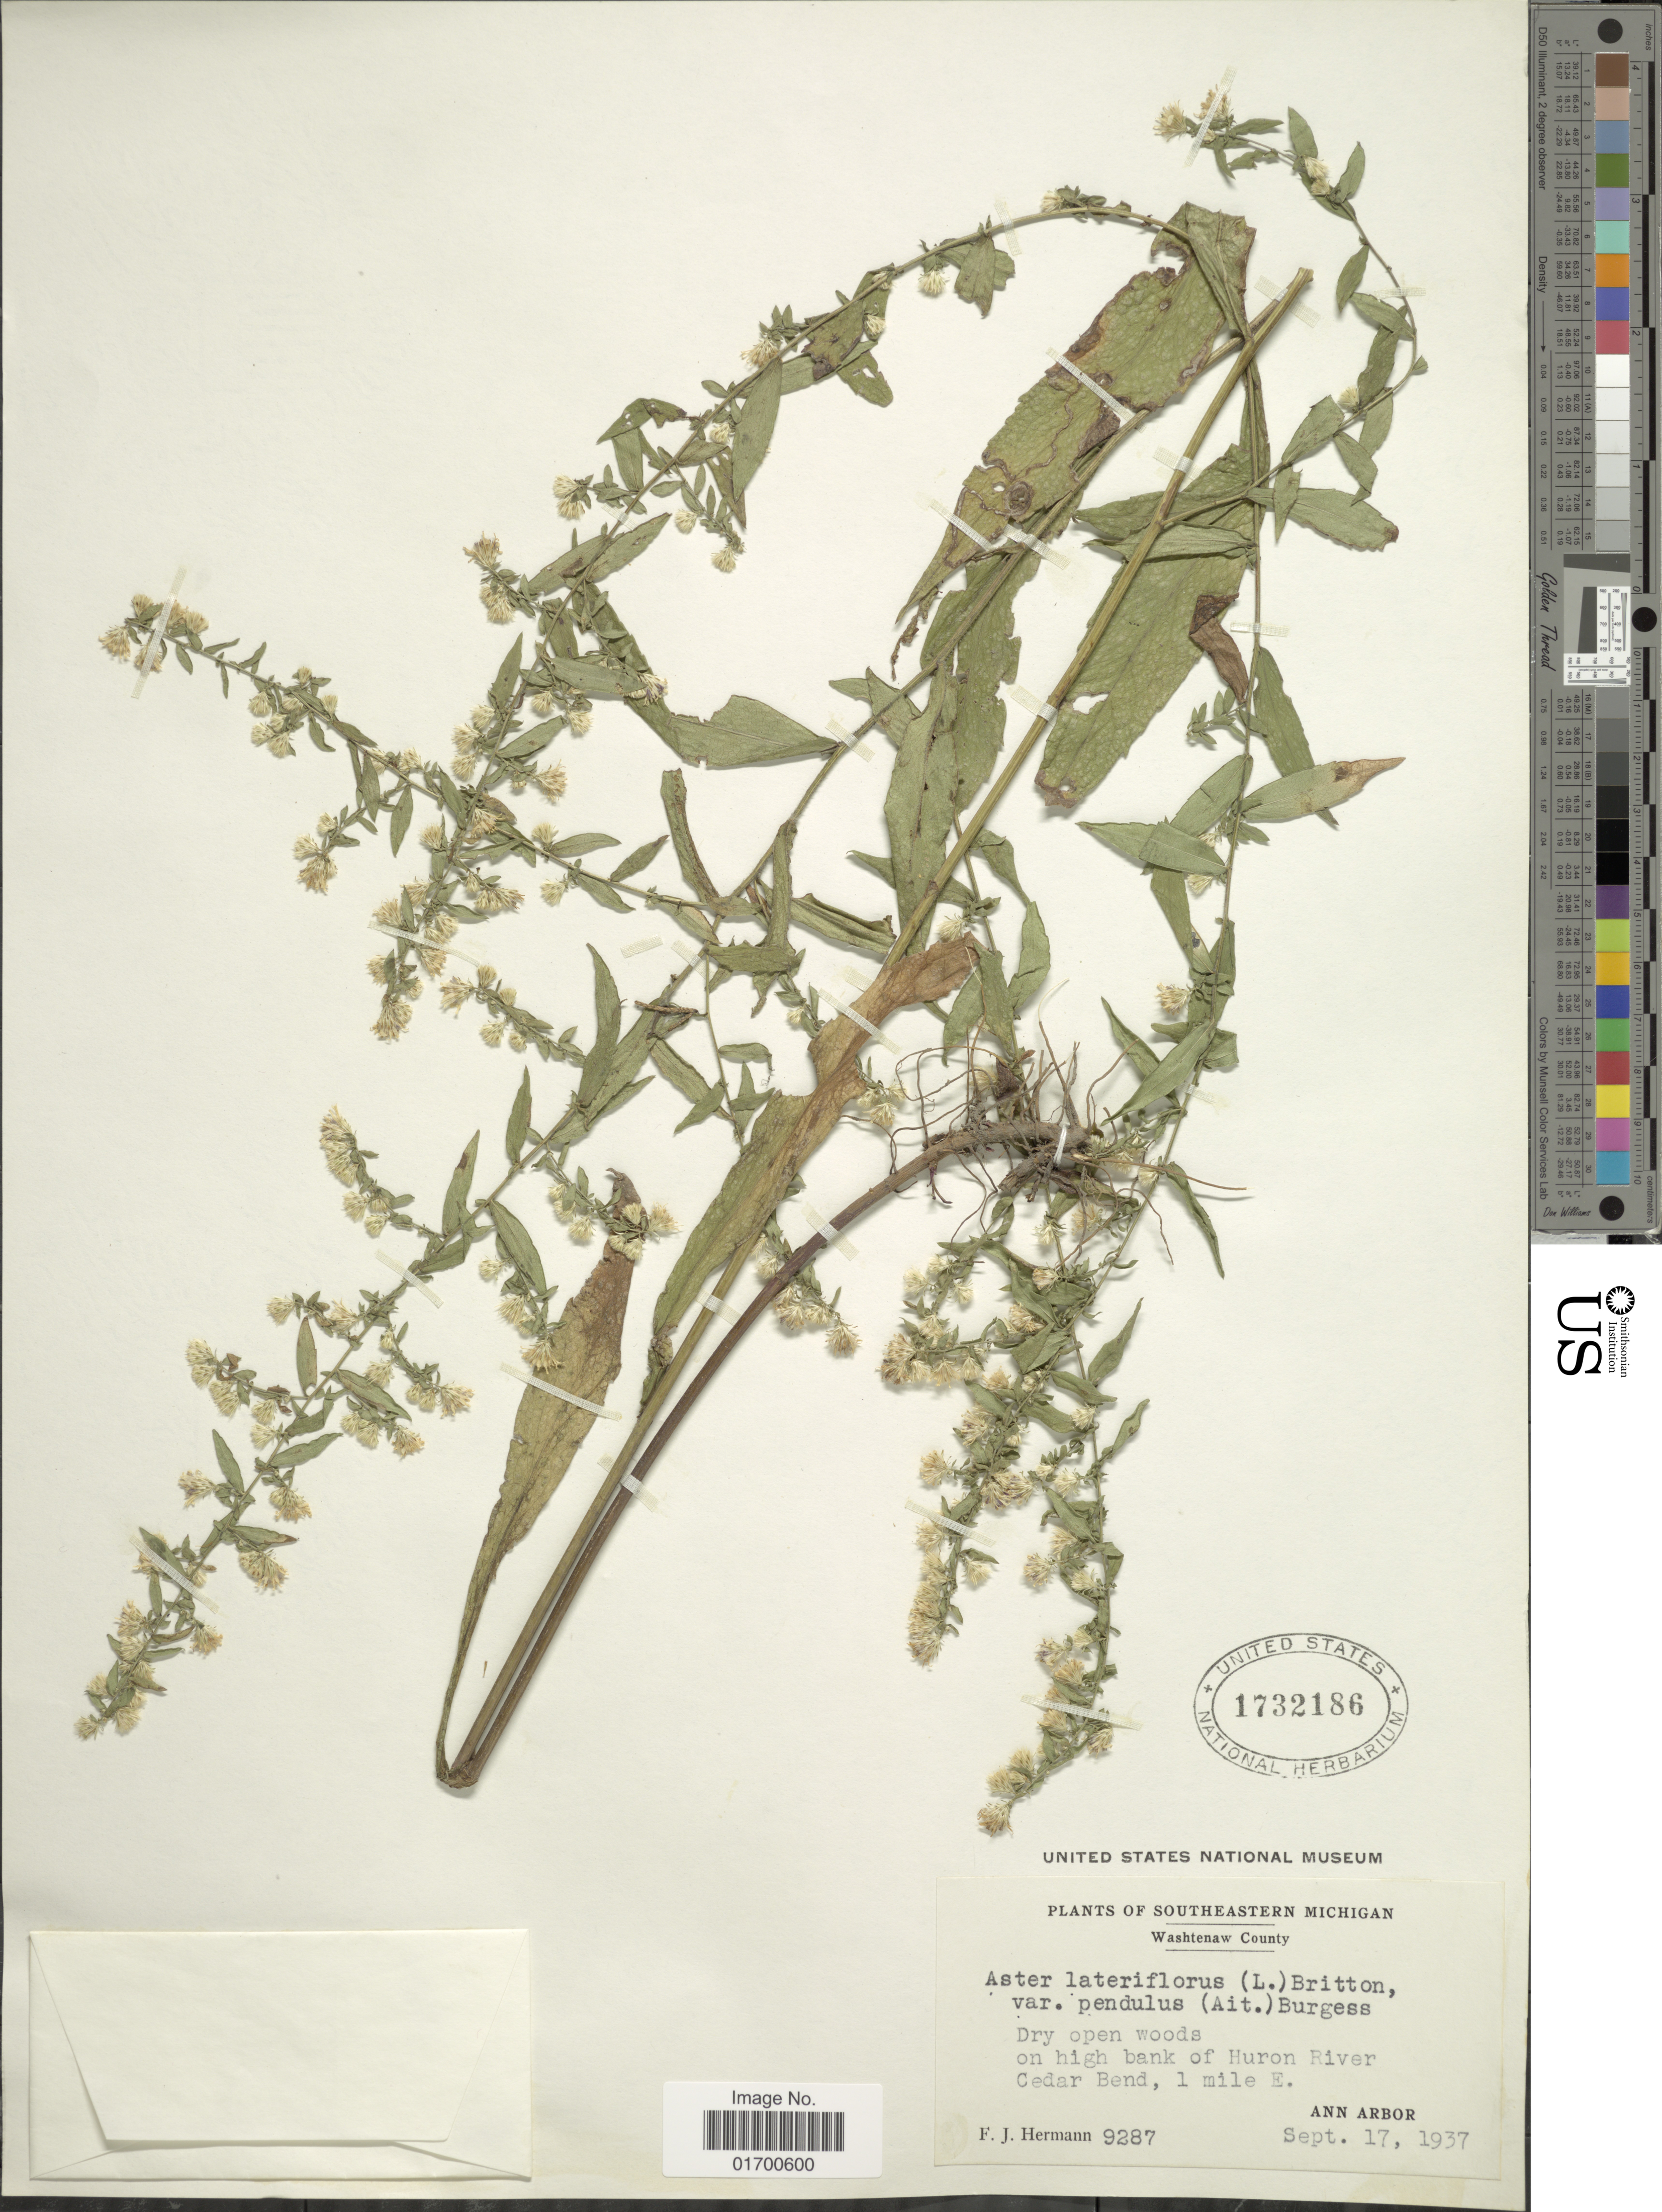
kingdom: Plantae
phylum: Tracheophyta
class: Magnoliopsida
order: Asterales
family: Asteraceae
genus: Symphyotrichum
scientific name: Symphyotrichum lateriflorum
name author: (L.) Á. Löve & D. Löve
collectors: F. J. Hermann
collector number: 9287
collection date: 1937-09-17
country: United States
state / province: Michigan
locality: Southeastern Michigan, Washtenaw County, Dry open woods on high bank of Huron River Cedar Bend, 1 mile E., Anna Arbor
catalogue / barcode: US 1732186